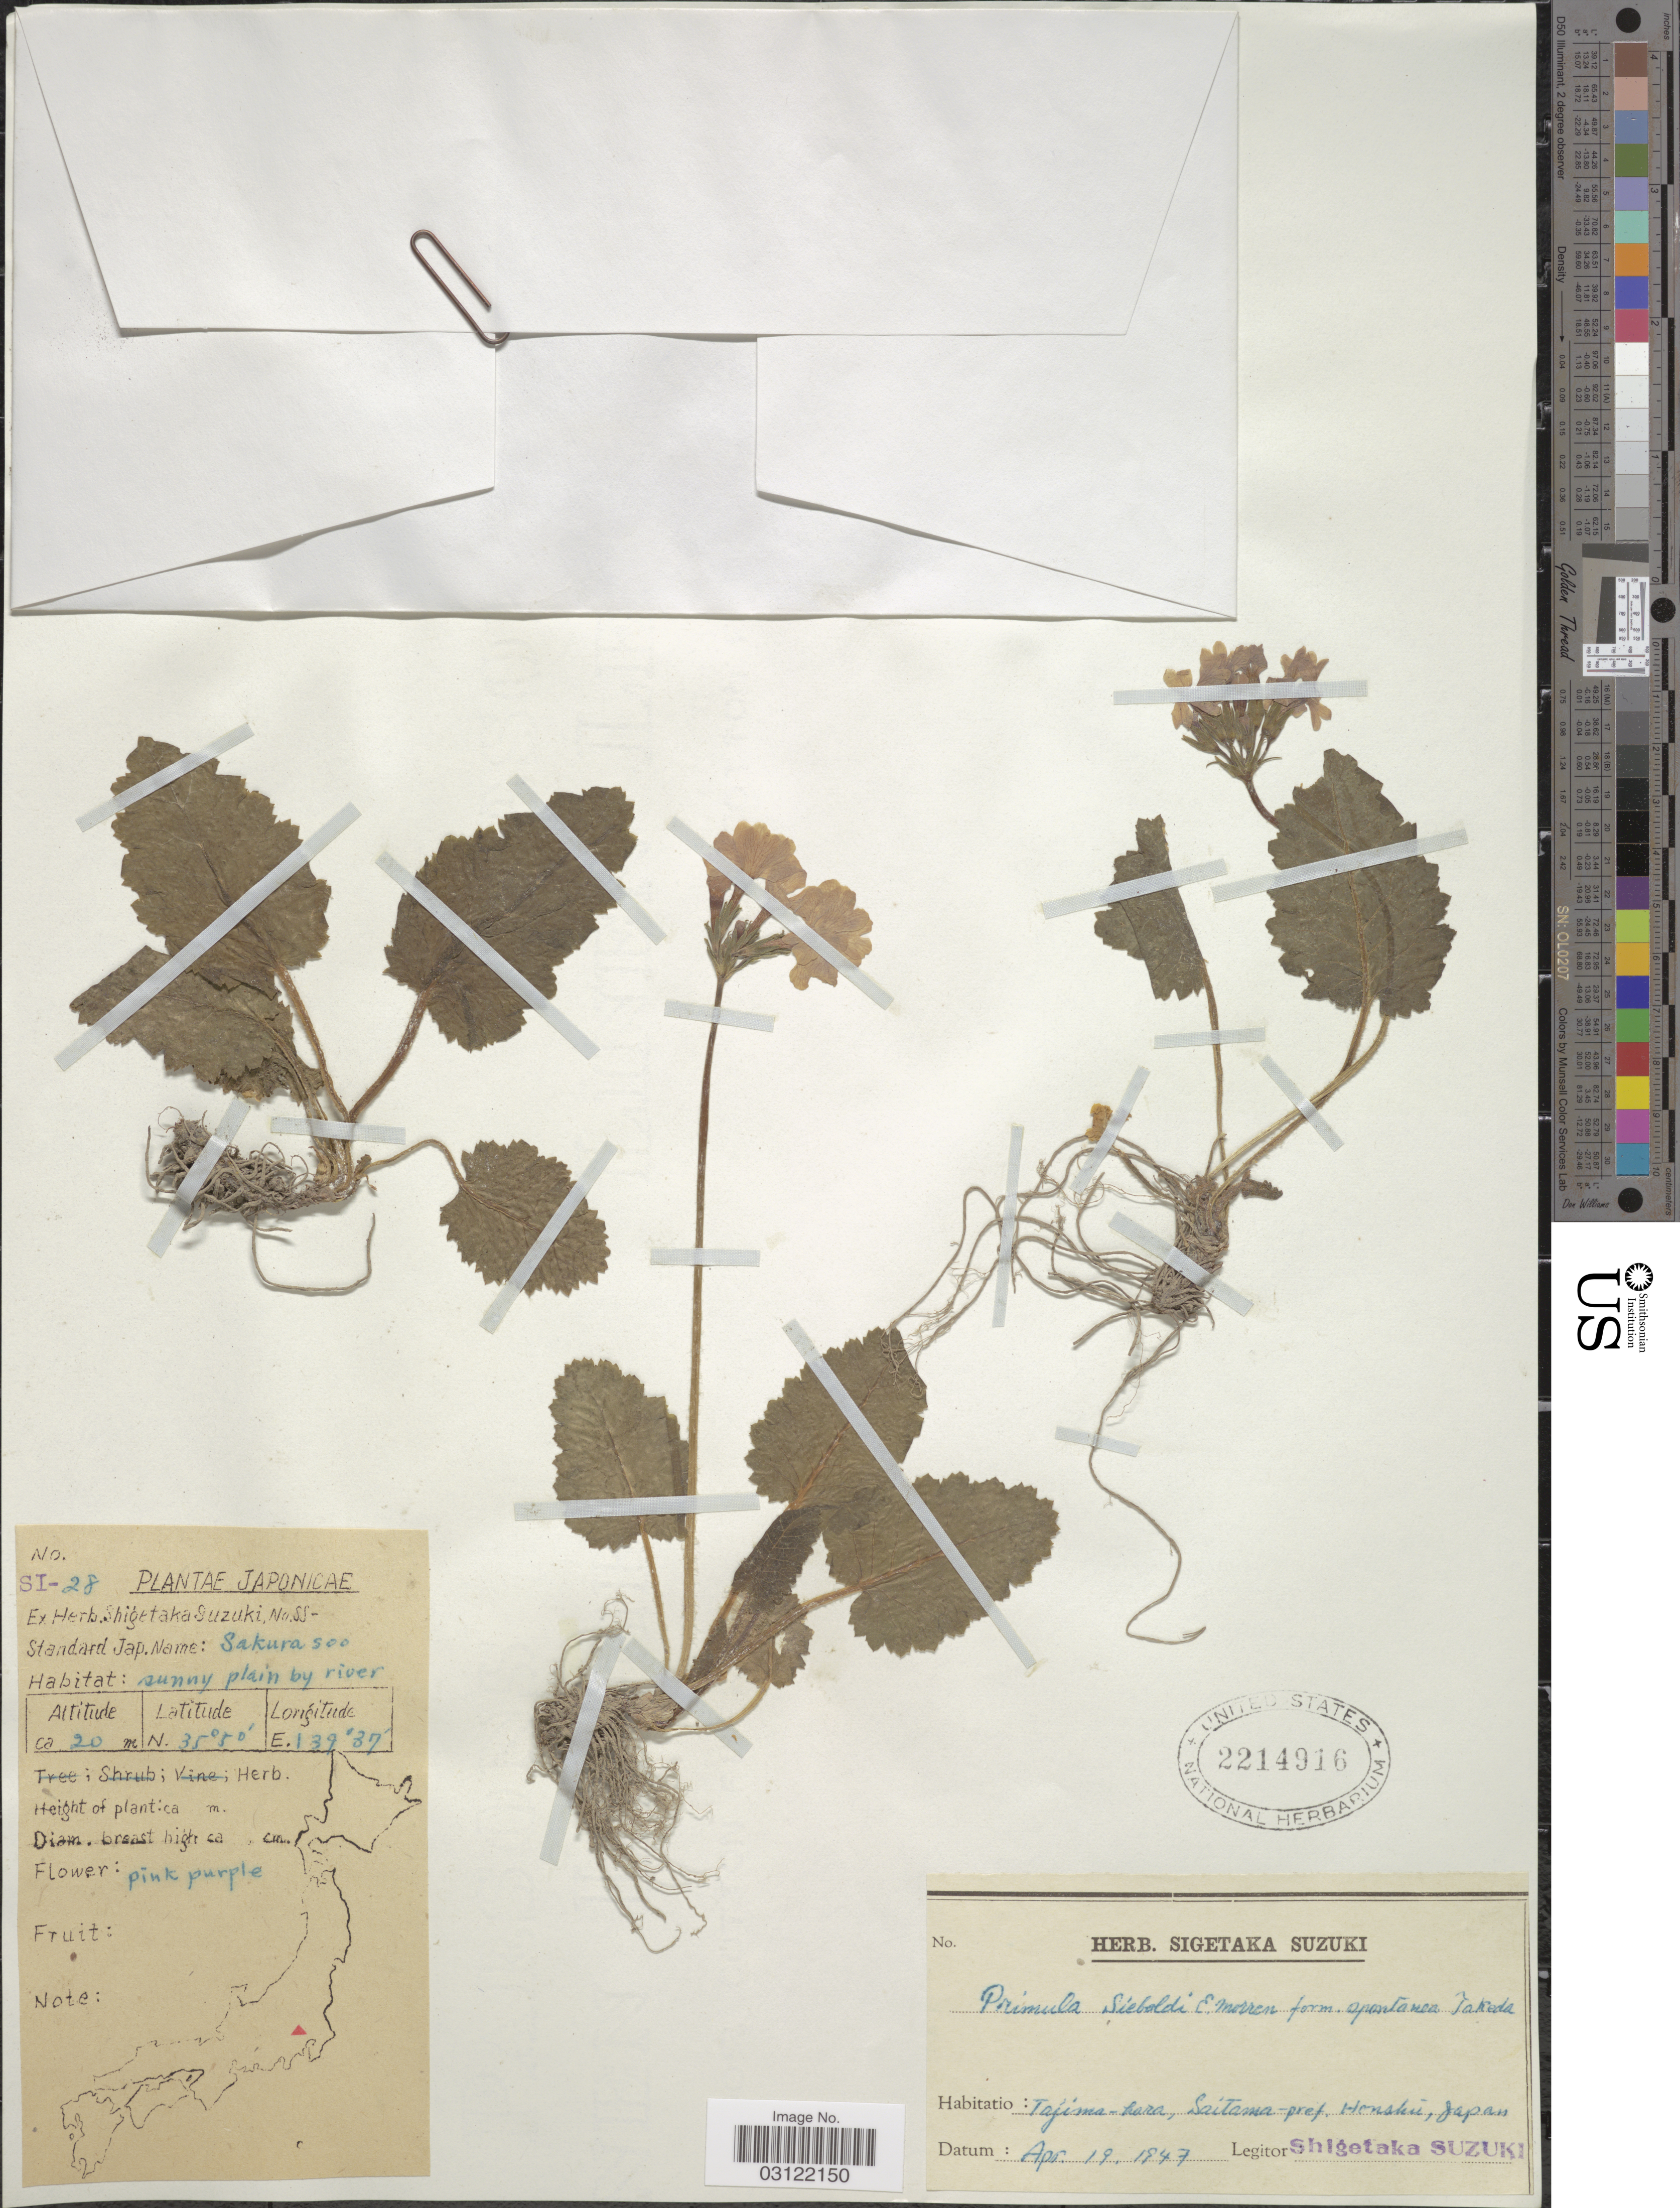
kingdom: Plantae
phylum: Tracheophyta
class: Magnoliopsida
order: Ericales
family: Primulaceae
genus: Primula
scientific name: Primula sieboldii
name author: É. Morren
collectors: S. Suzuki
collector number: SI-28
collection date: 1947-04-19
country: Japan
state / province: Saitama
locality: Tajima-hara, Saitama-pref., Honshu.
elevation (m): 20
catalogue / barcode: US 2214916